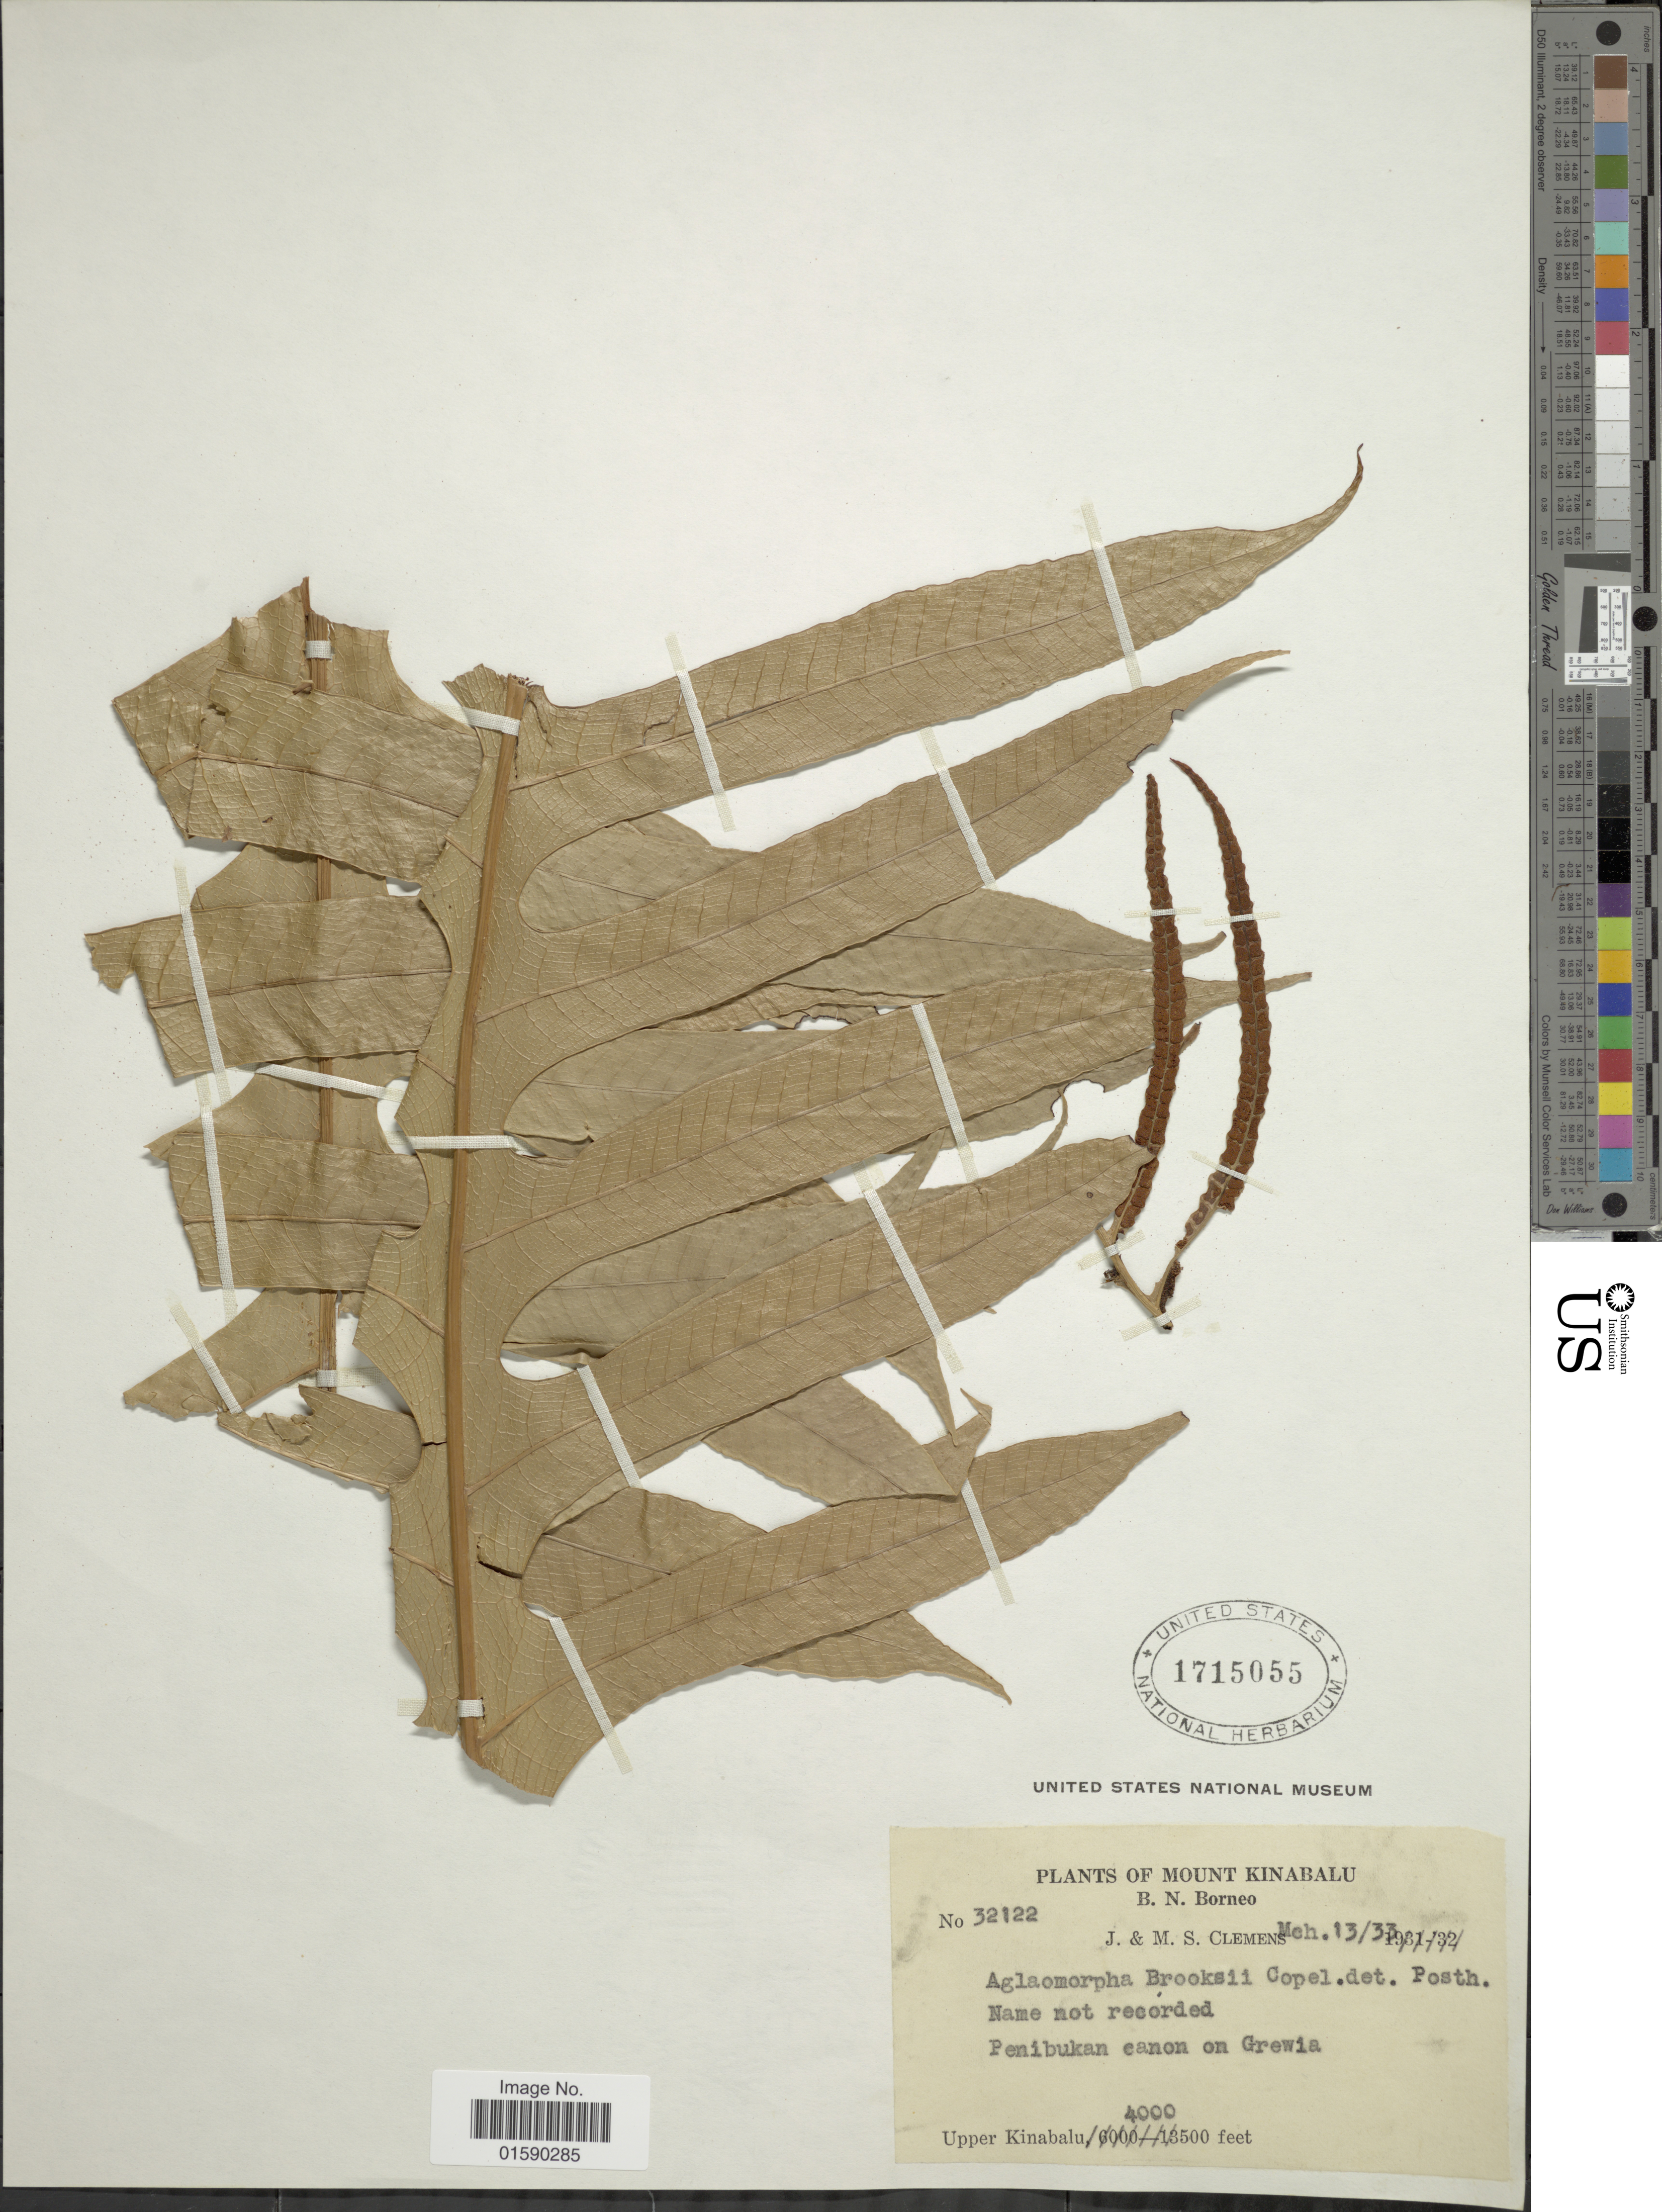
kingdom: Plantae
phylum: Tracheophyta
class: Polypodiopsida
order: Polypodiales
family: Polypodiaceae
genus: Aglaomorpha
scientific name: Aglaomorpha brooksii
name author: Copel.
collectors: J. Clemens & M. S. Clemens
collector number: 32122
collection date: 1933-03-13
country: Malaysia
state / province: Sabah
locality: Mount Kinabulu, B.N. Borneo. Penibukan canon on Grewia.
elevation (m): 1219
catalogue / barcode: US 1715055